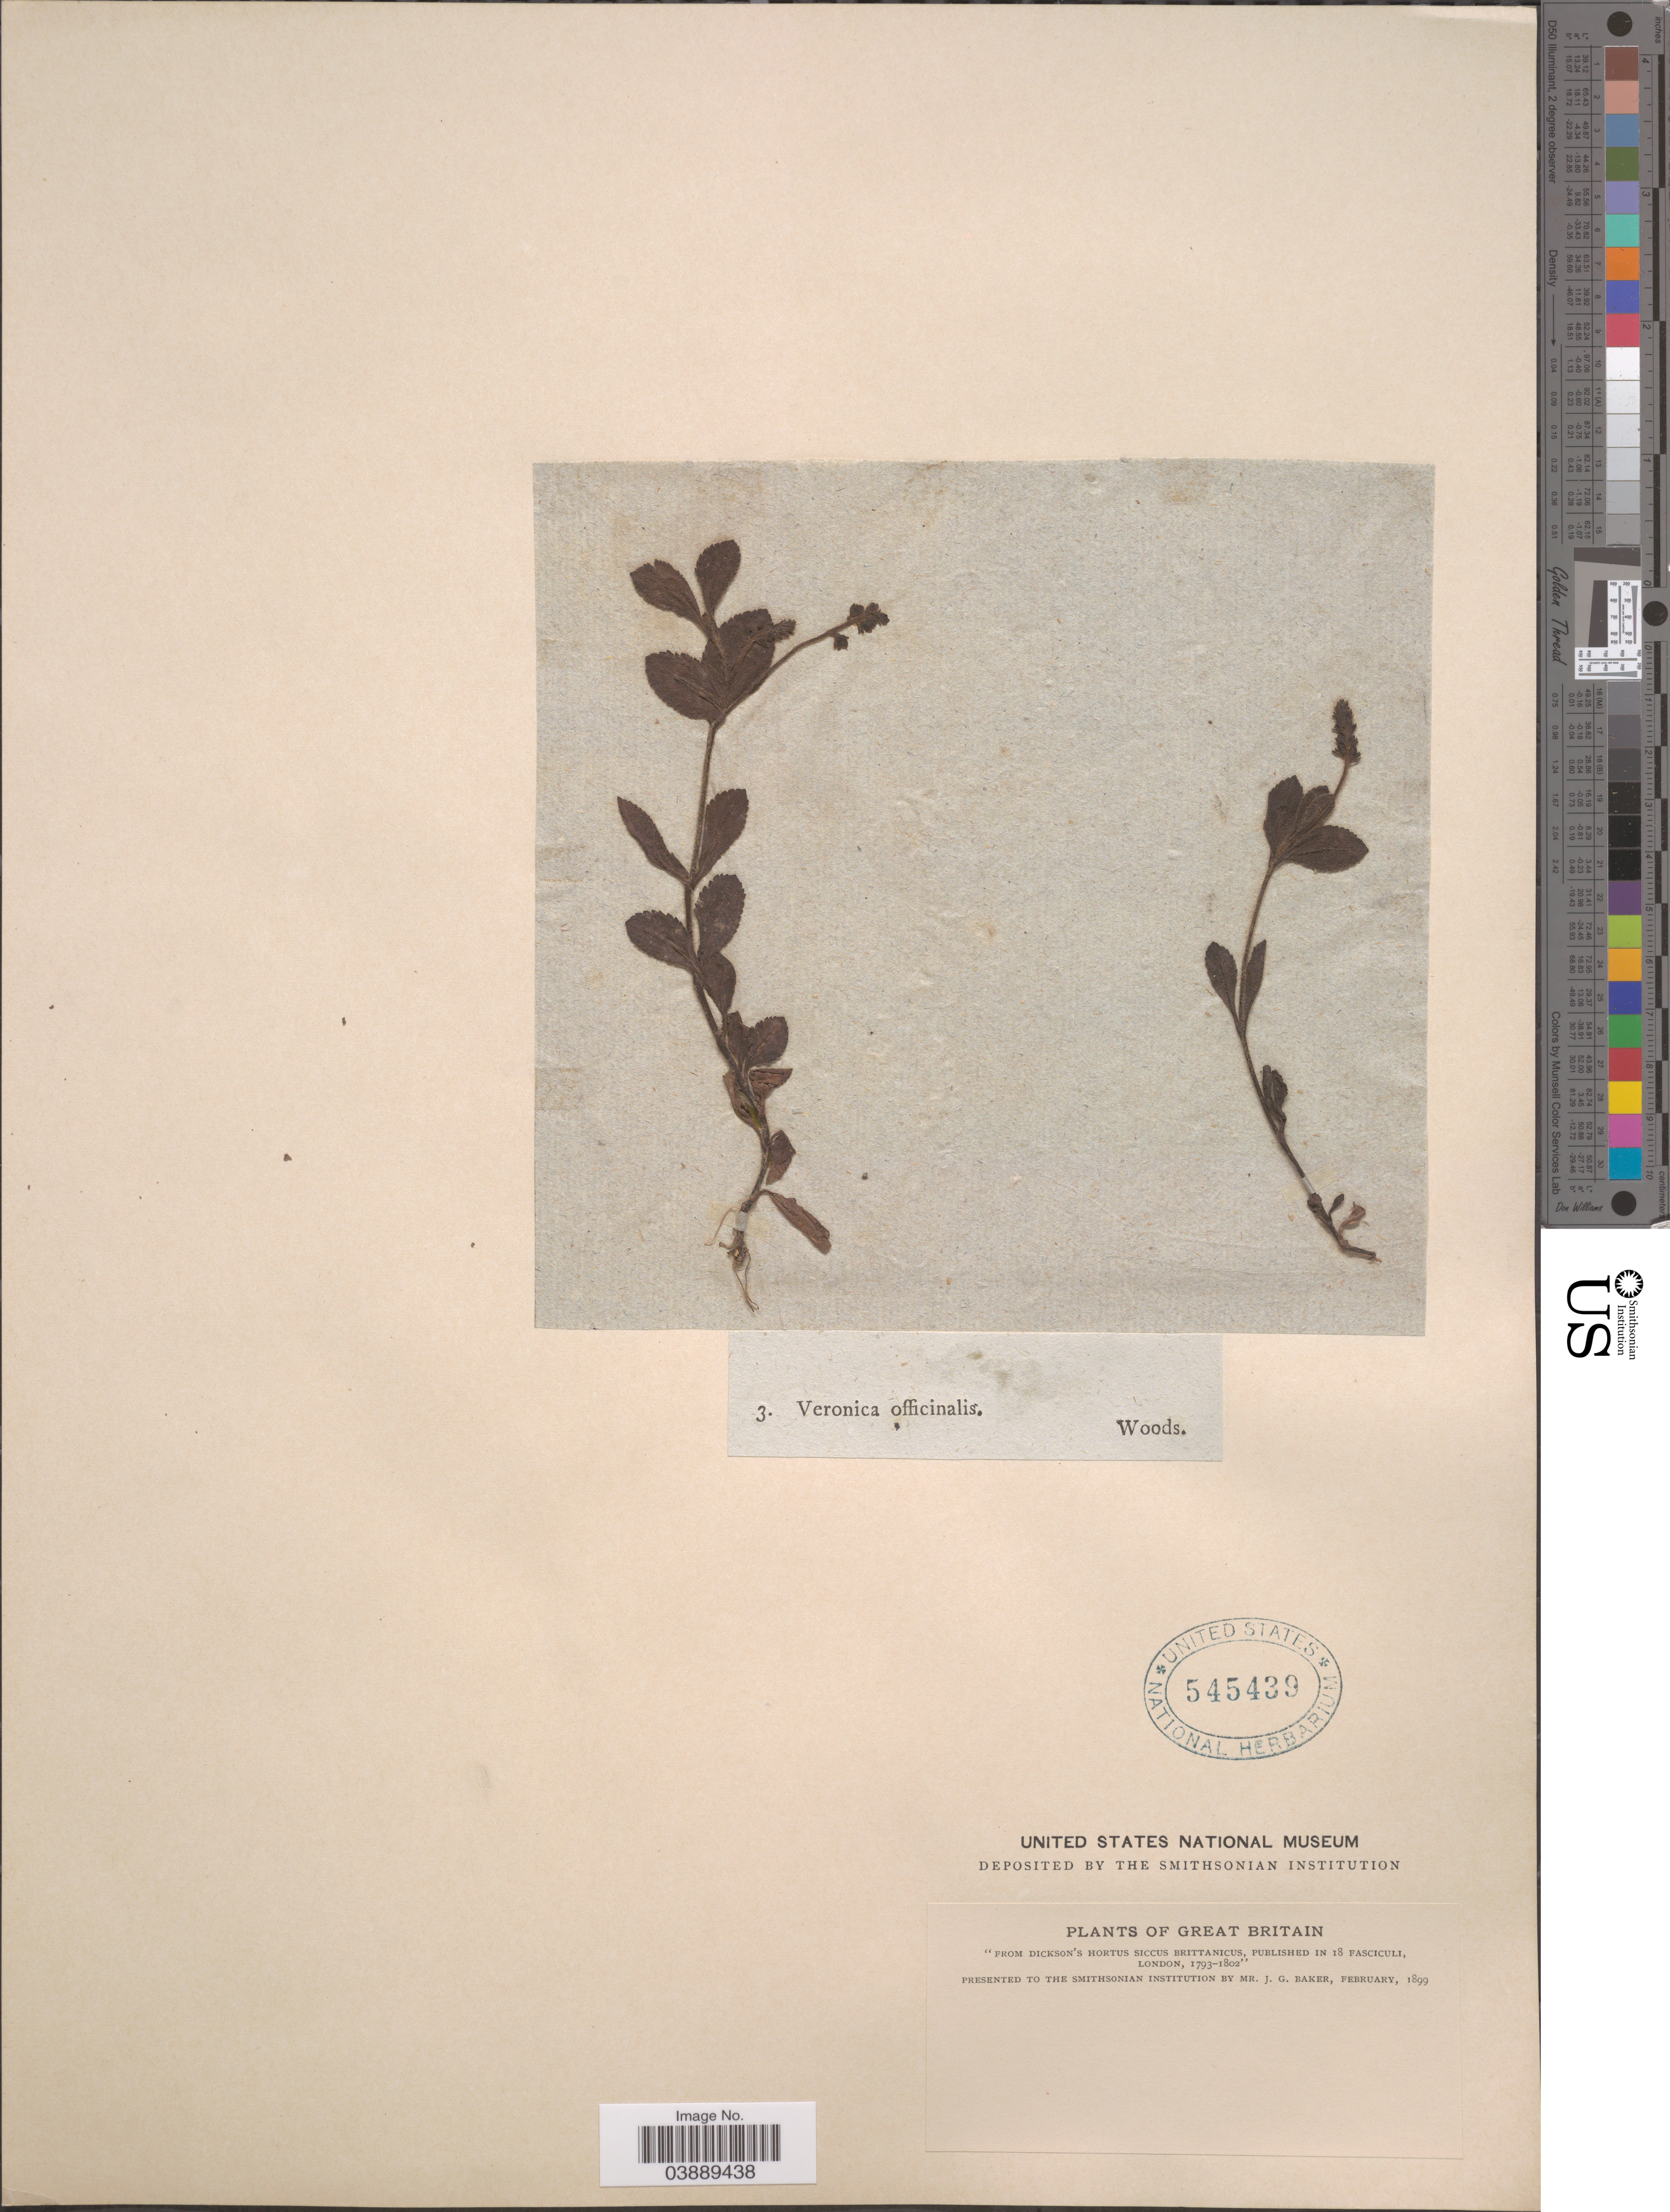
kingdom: Plantae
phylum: Tracheophyta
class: Magnoliopsida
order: Lamiales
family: Plantaginaceae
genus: Veronica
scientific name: Veronica officinalis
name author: L.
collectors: J. G. Baker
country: United Kingdom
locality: Great Britain.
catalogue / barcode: US 545439